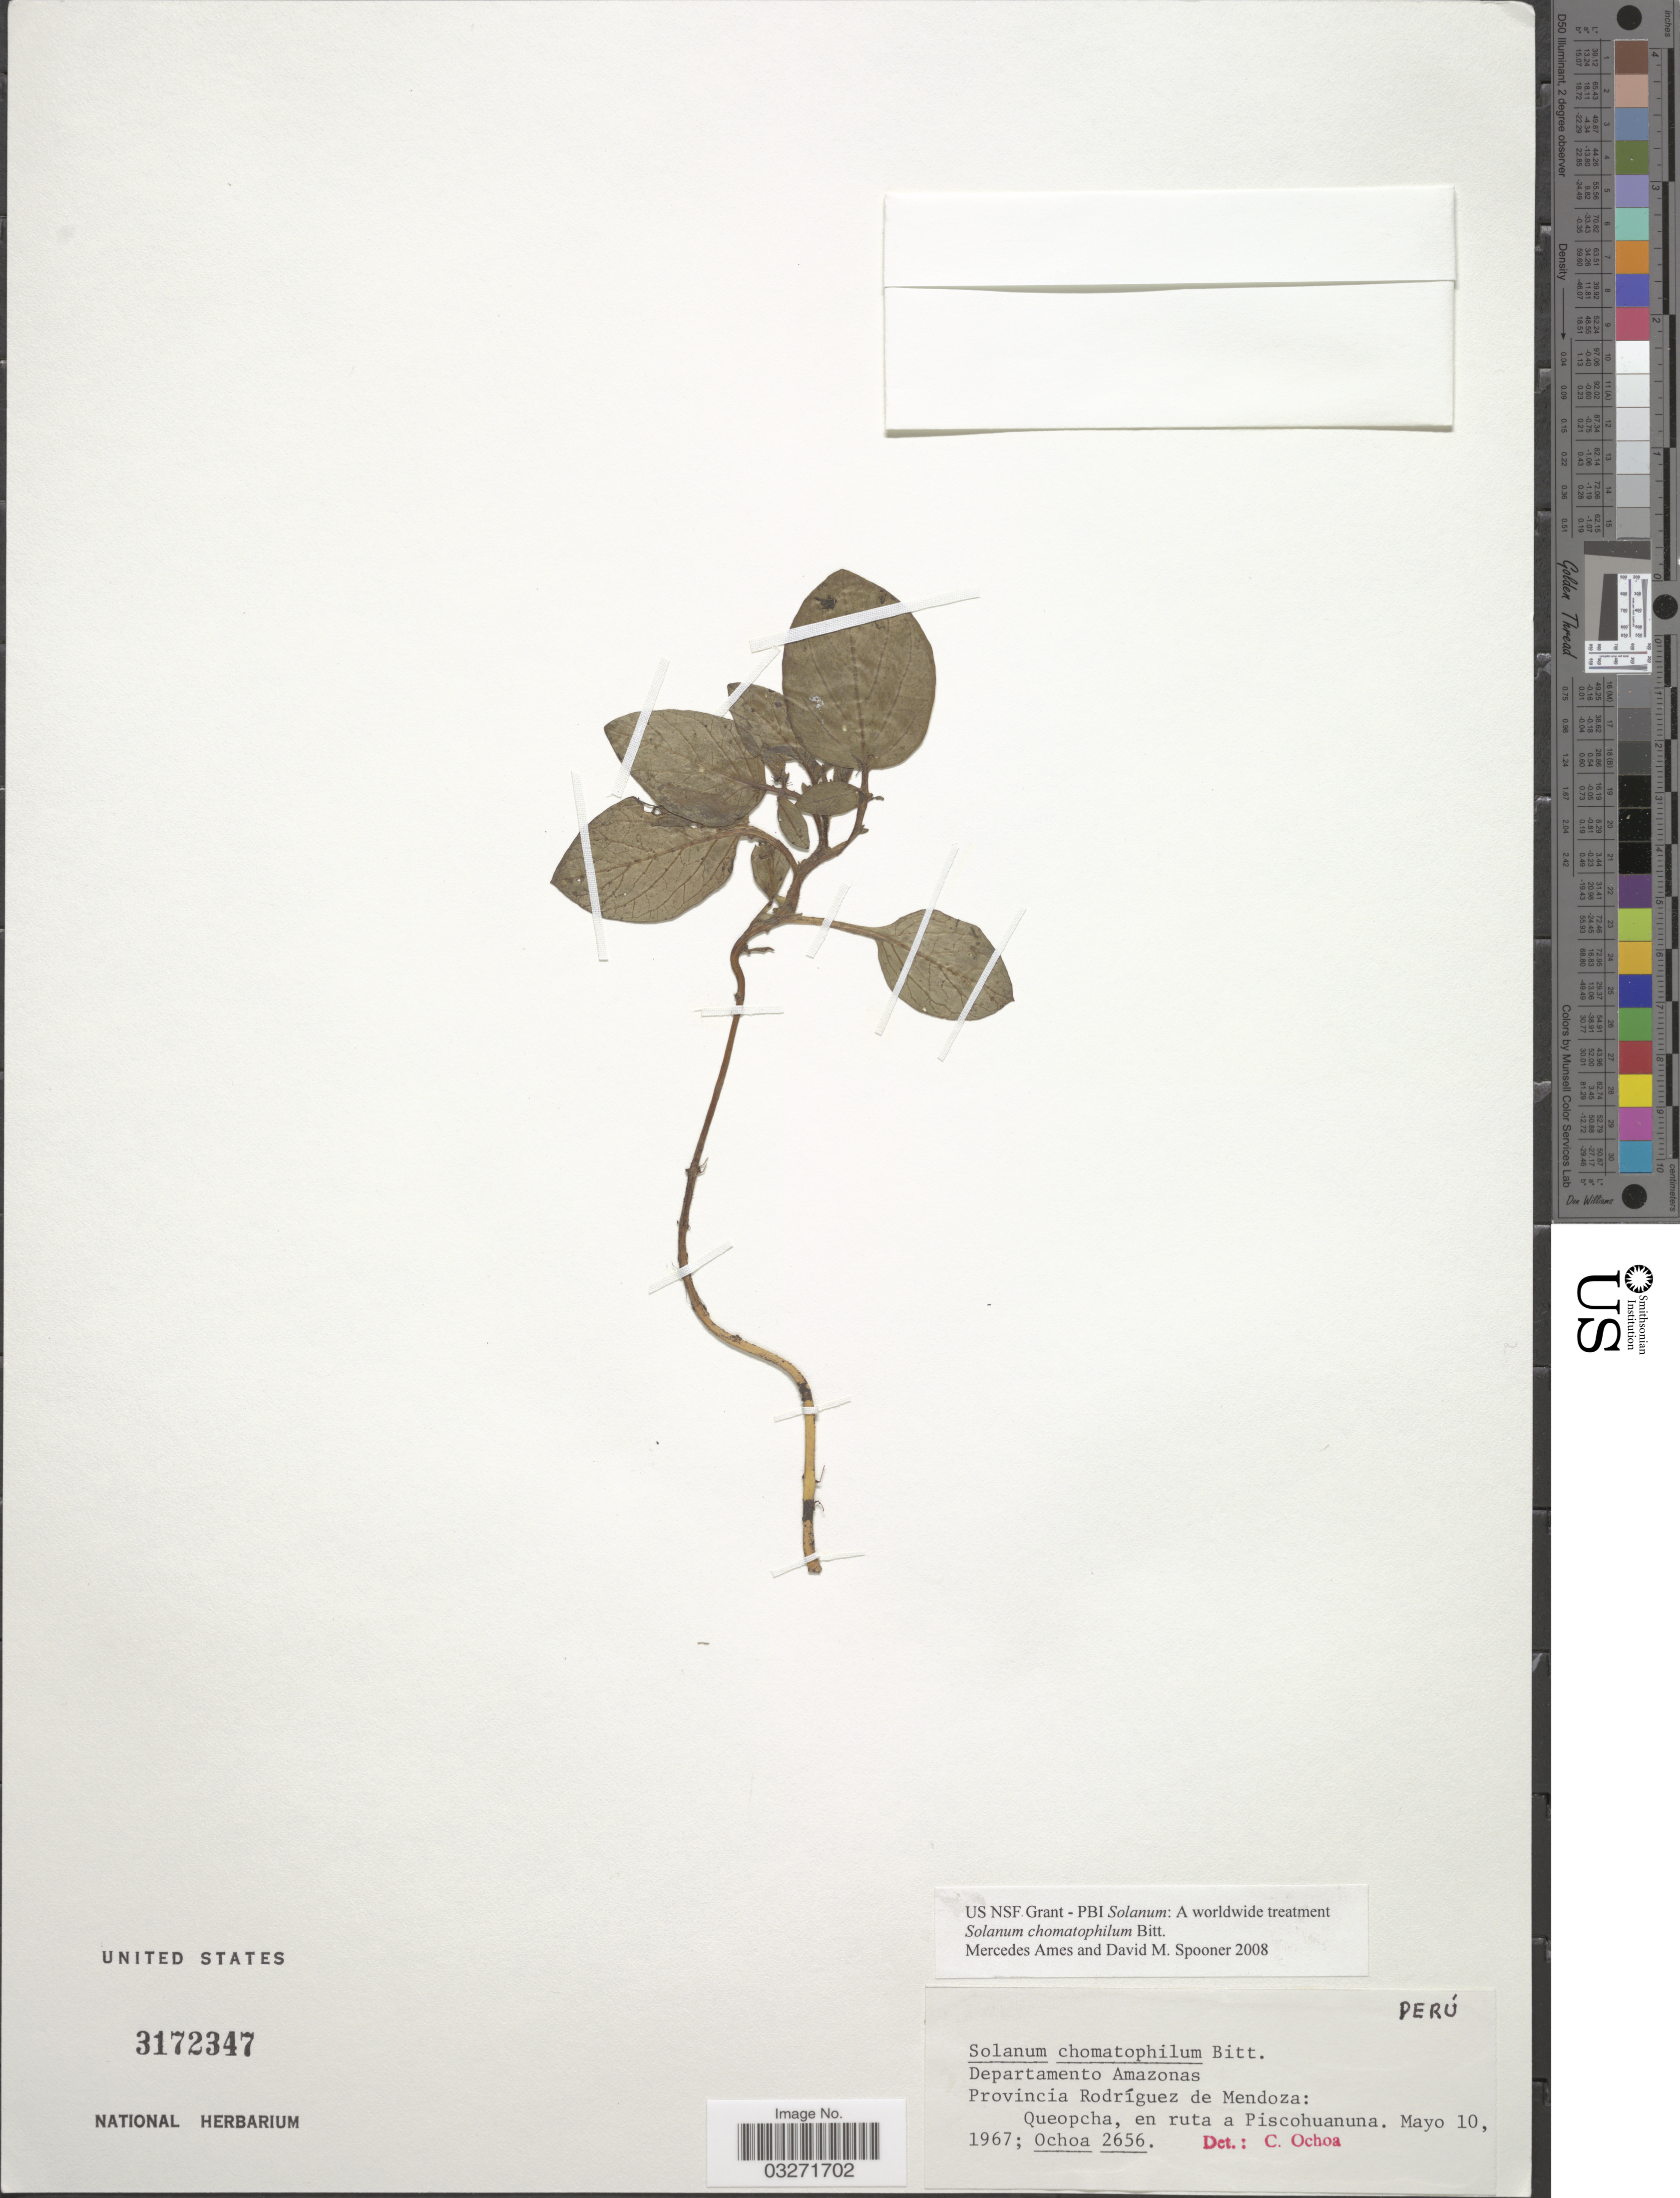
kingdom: Plantae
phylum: Tracheophyta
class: Magnoliopsida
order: Solanales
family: Solanaceae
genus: Solanum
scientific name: Solanum chomatophilum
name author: Bitter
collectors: -. Ochoa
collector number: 2656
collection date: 1967-05-10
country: Peru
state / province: Amazonas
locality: Departamento Amazonas. Provincia Rodríguez de Mendoza: Queopcha, en ruta a Piscohuanuna.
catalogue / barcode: US 3172347